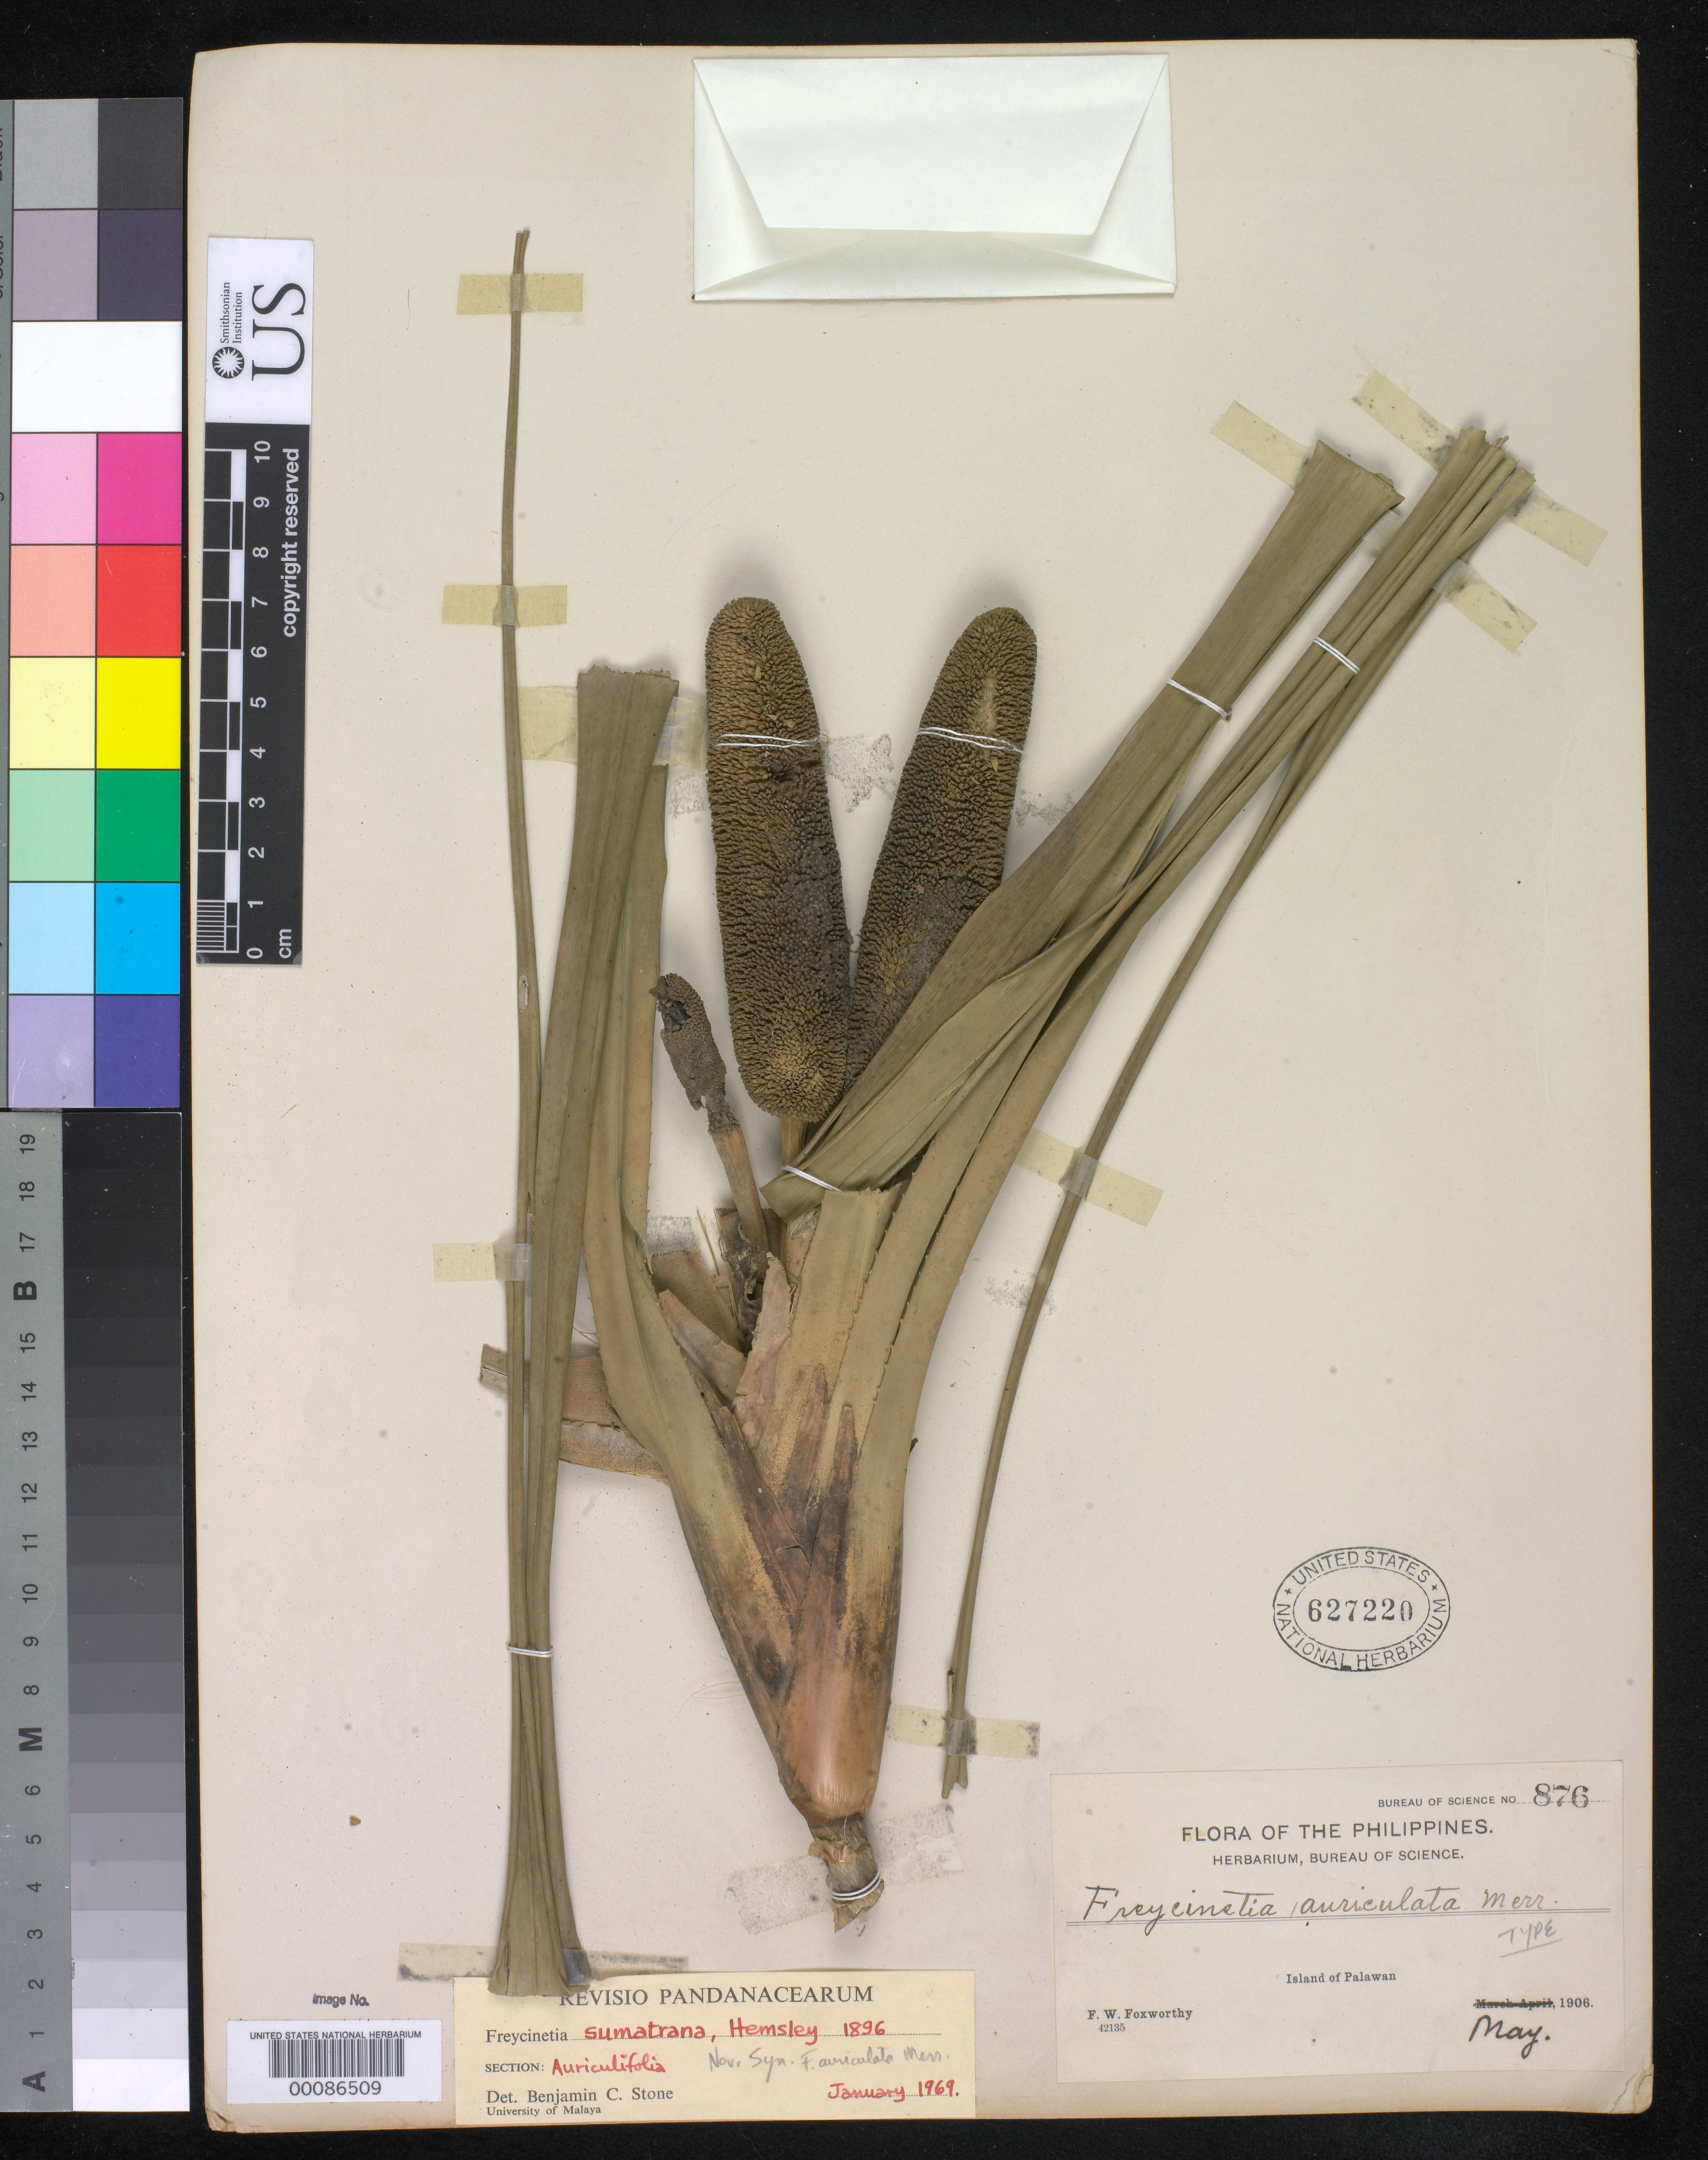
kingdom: Plantae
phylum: Tracheophyta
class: Liliopsida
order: Pandanales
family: Pandanaceae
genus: Freycinetia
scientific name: Freycinetia auriculata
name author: Merr.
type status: Isotype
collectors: F. W. Foxworthy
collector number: Bur. Sci. 876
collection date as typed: May 1906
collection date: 1906-05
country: Philippines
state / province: Mimaropa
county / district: Palawan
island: Palawan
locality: Near Puerto Princesa.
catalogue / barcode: US 627220